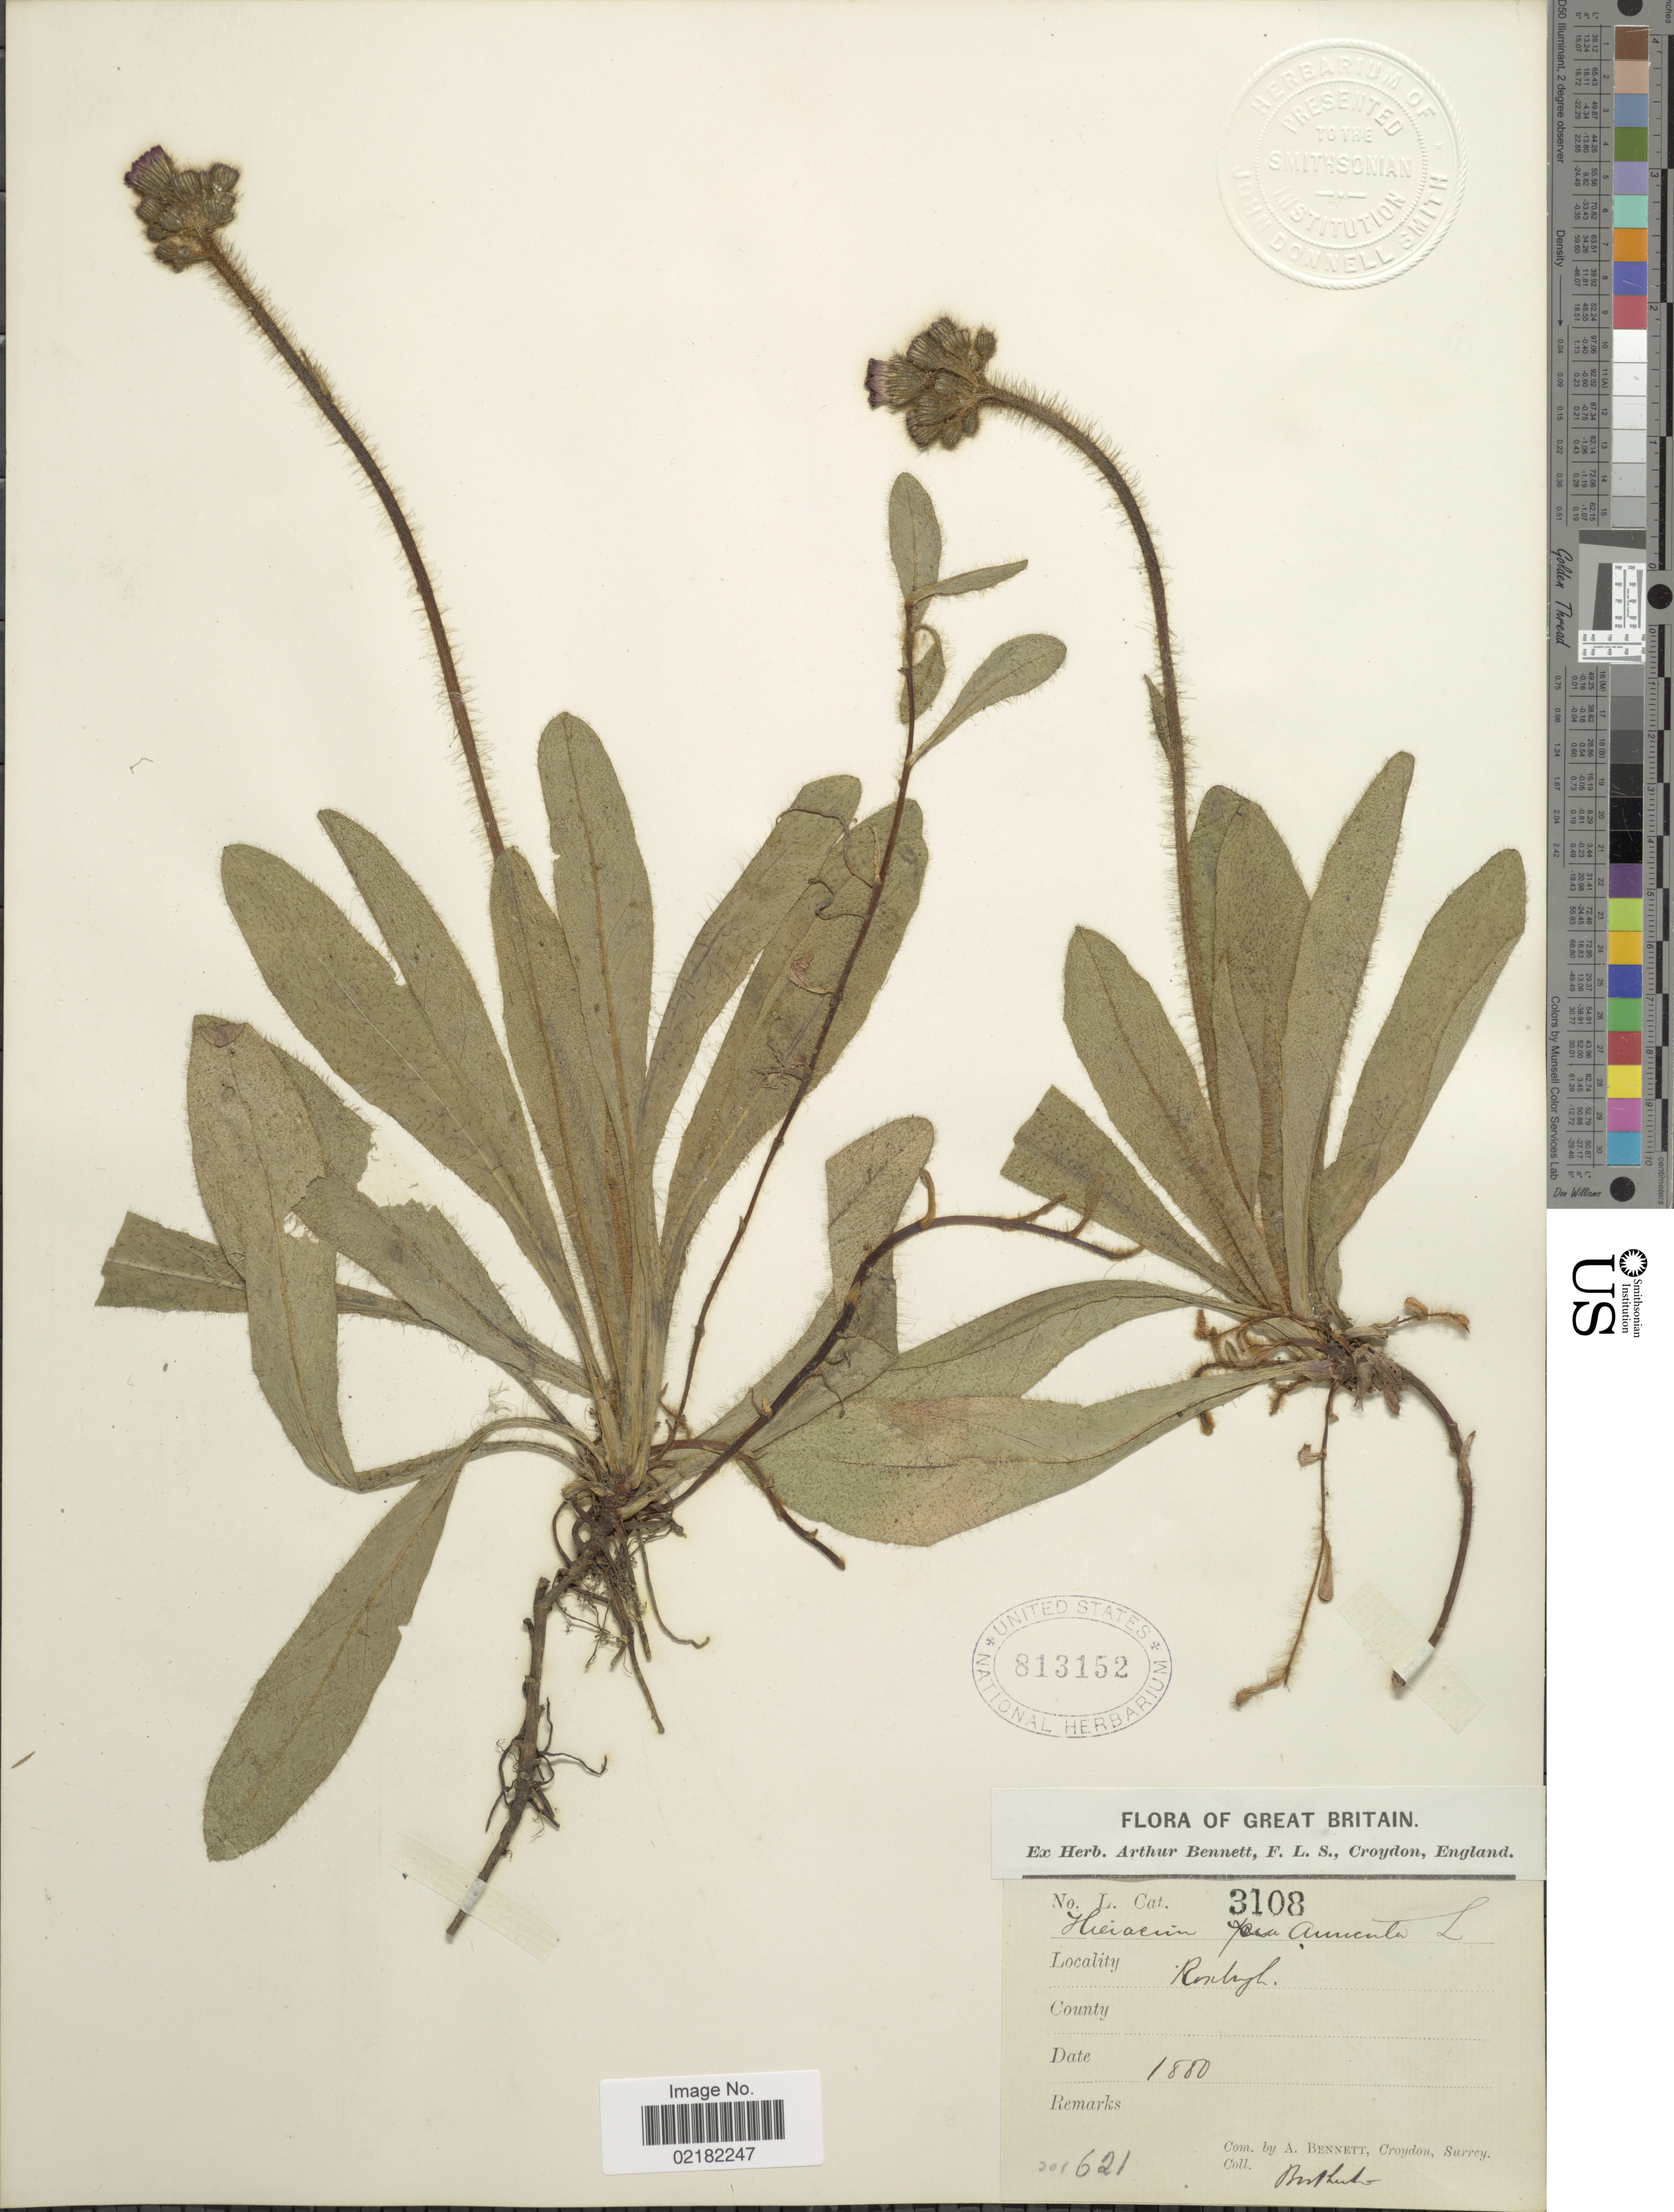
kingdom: Plantae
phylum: Tracheophyta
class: Magnoliopsida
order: Asterales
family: Asteraceae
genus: Pilosella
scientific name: Pilosella floribunda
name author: (Wimm. & Grab.) Fr. a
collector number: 621*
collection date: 1880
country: United Kingdom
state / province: England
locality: Roxburgh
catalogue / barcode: US 813152